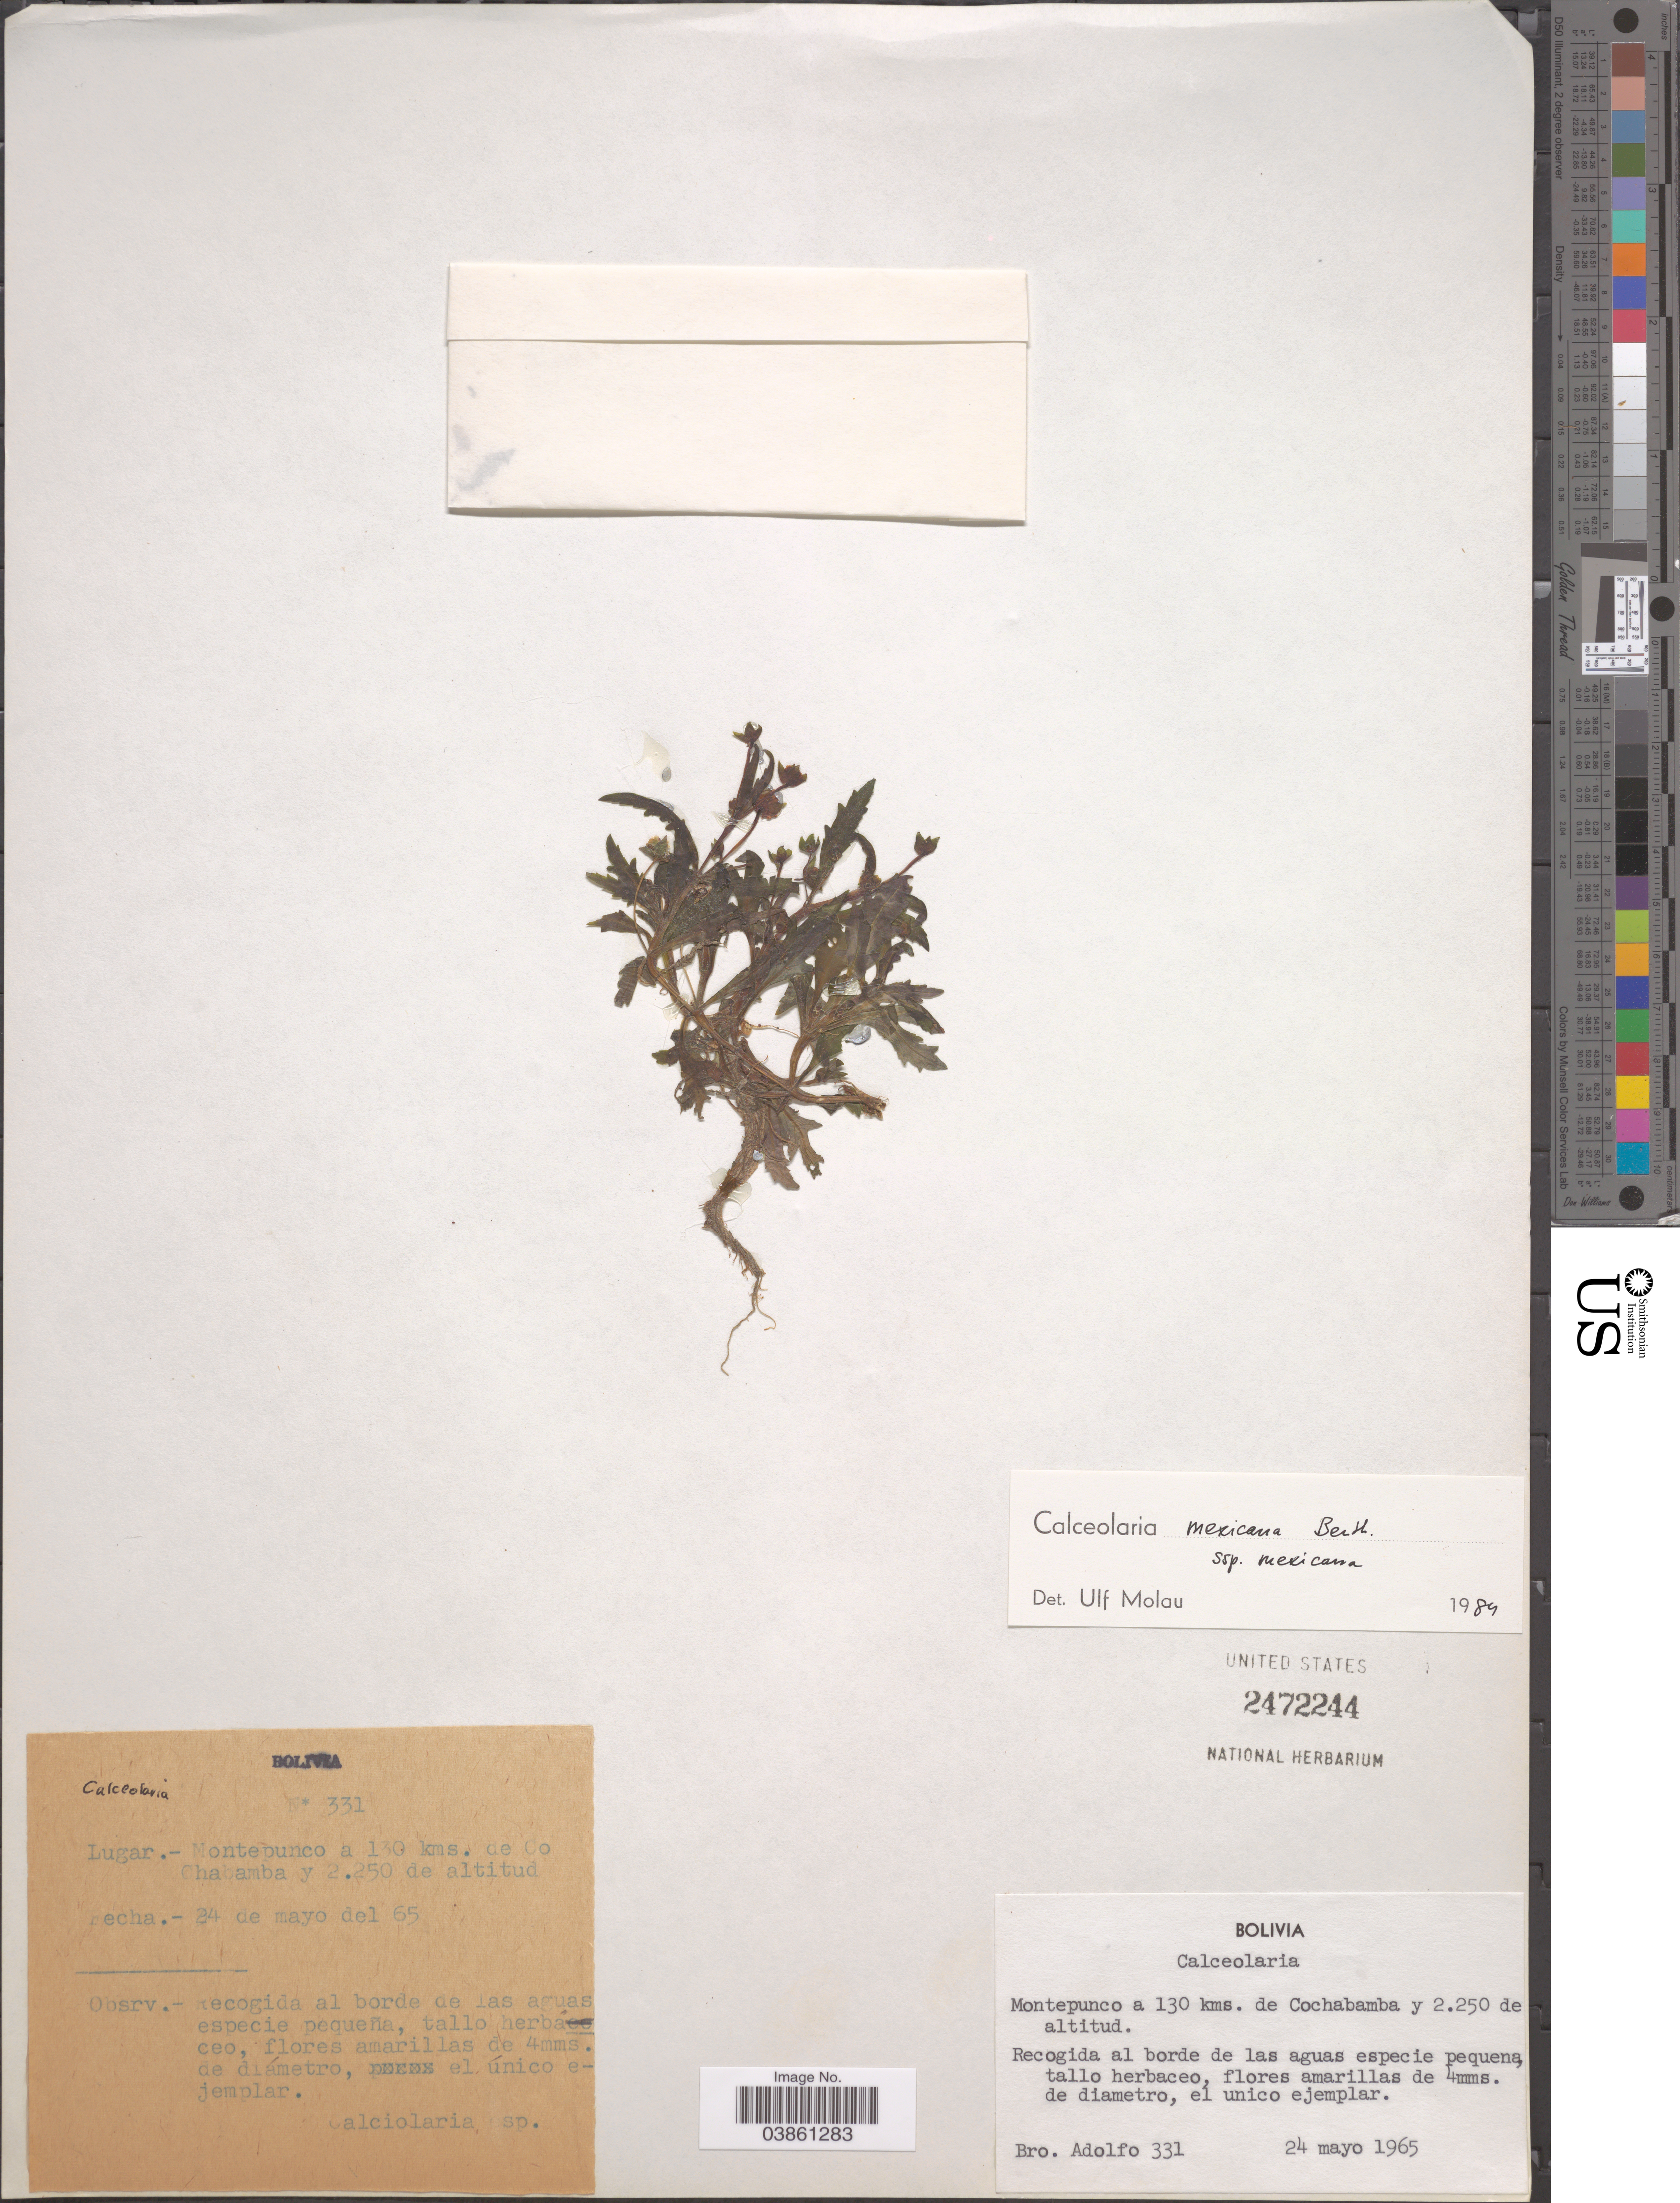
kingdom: Plantae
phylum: Tracheophyta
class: Magnoliopsida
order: Lamiales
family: Calceolariaceae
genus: Calceolaria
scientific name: Calceolaria mexicana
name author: Benth.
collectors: Bro. Adolfo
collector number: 331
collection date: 1965-05-24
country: Bolivia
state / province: Cochabamba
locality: Montepunco a 130 kms. de Cochabamba y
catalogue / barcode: US 2472244